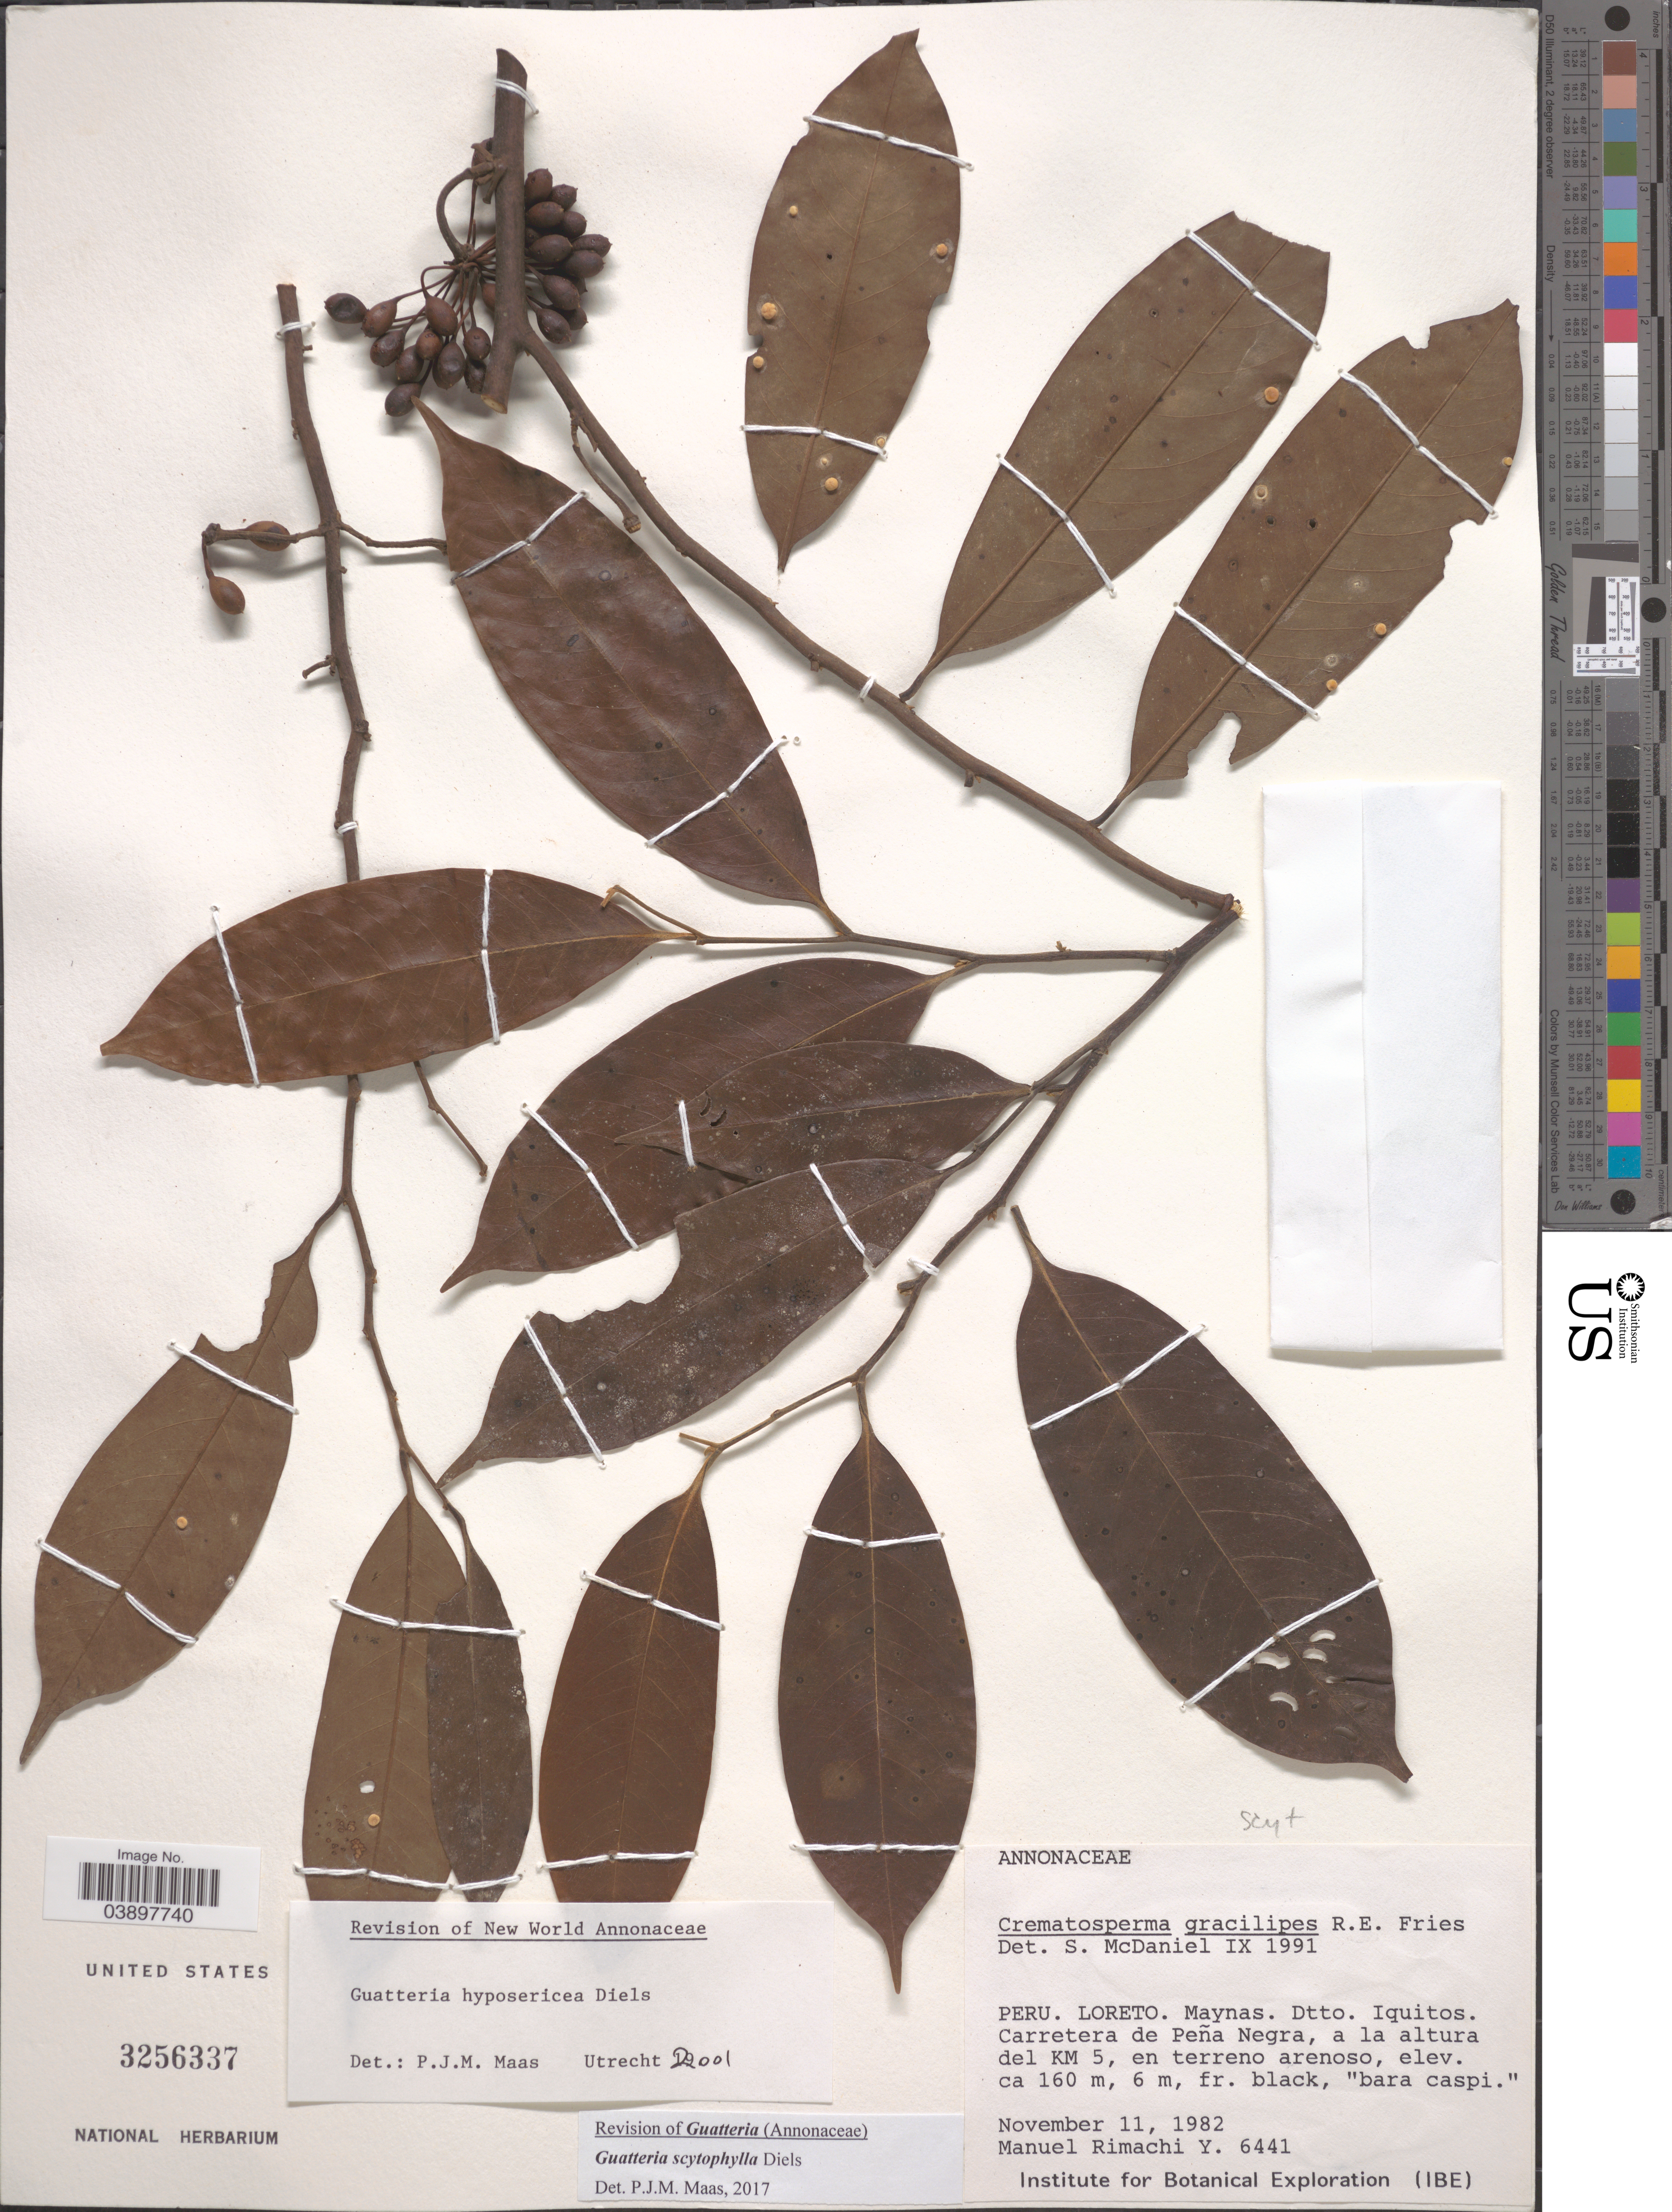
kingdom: Plantae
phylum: Tracheophyta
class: Magnoliopsida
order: Magnoliales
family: Annonaceae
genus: Guatteria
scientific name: Guatteria scytophylla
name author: Diels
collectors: M. Rimachi Y.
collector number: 6441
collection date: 1982-11-11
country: Peru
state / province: Loreto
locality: Maynas. Dtto. Iquitos. Carretera de Peña Negra, a la altura del KM 5.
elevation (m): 160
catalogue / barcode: US 3256337